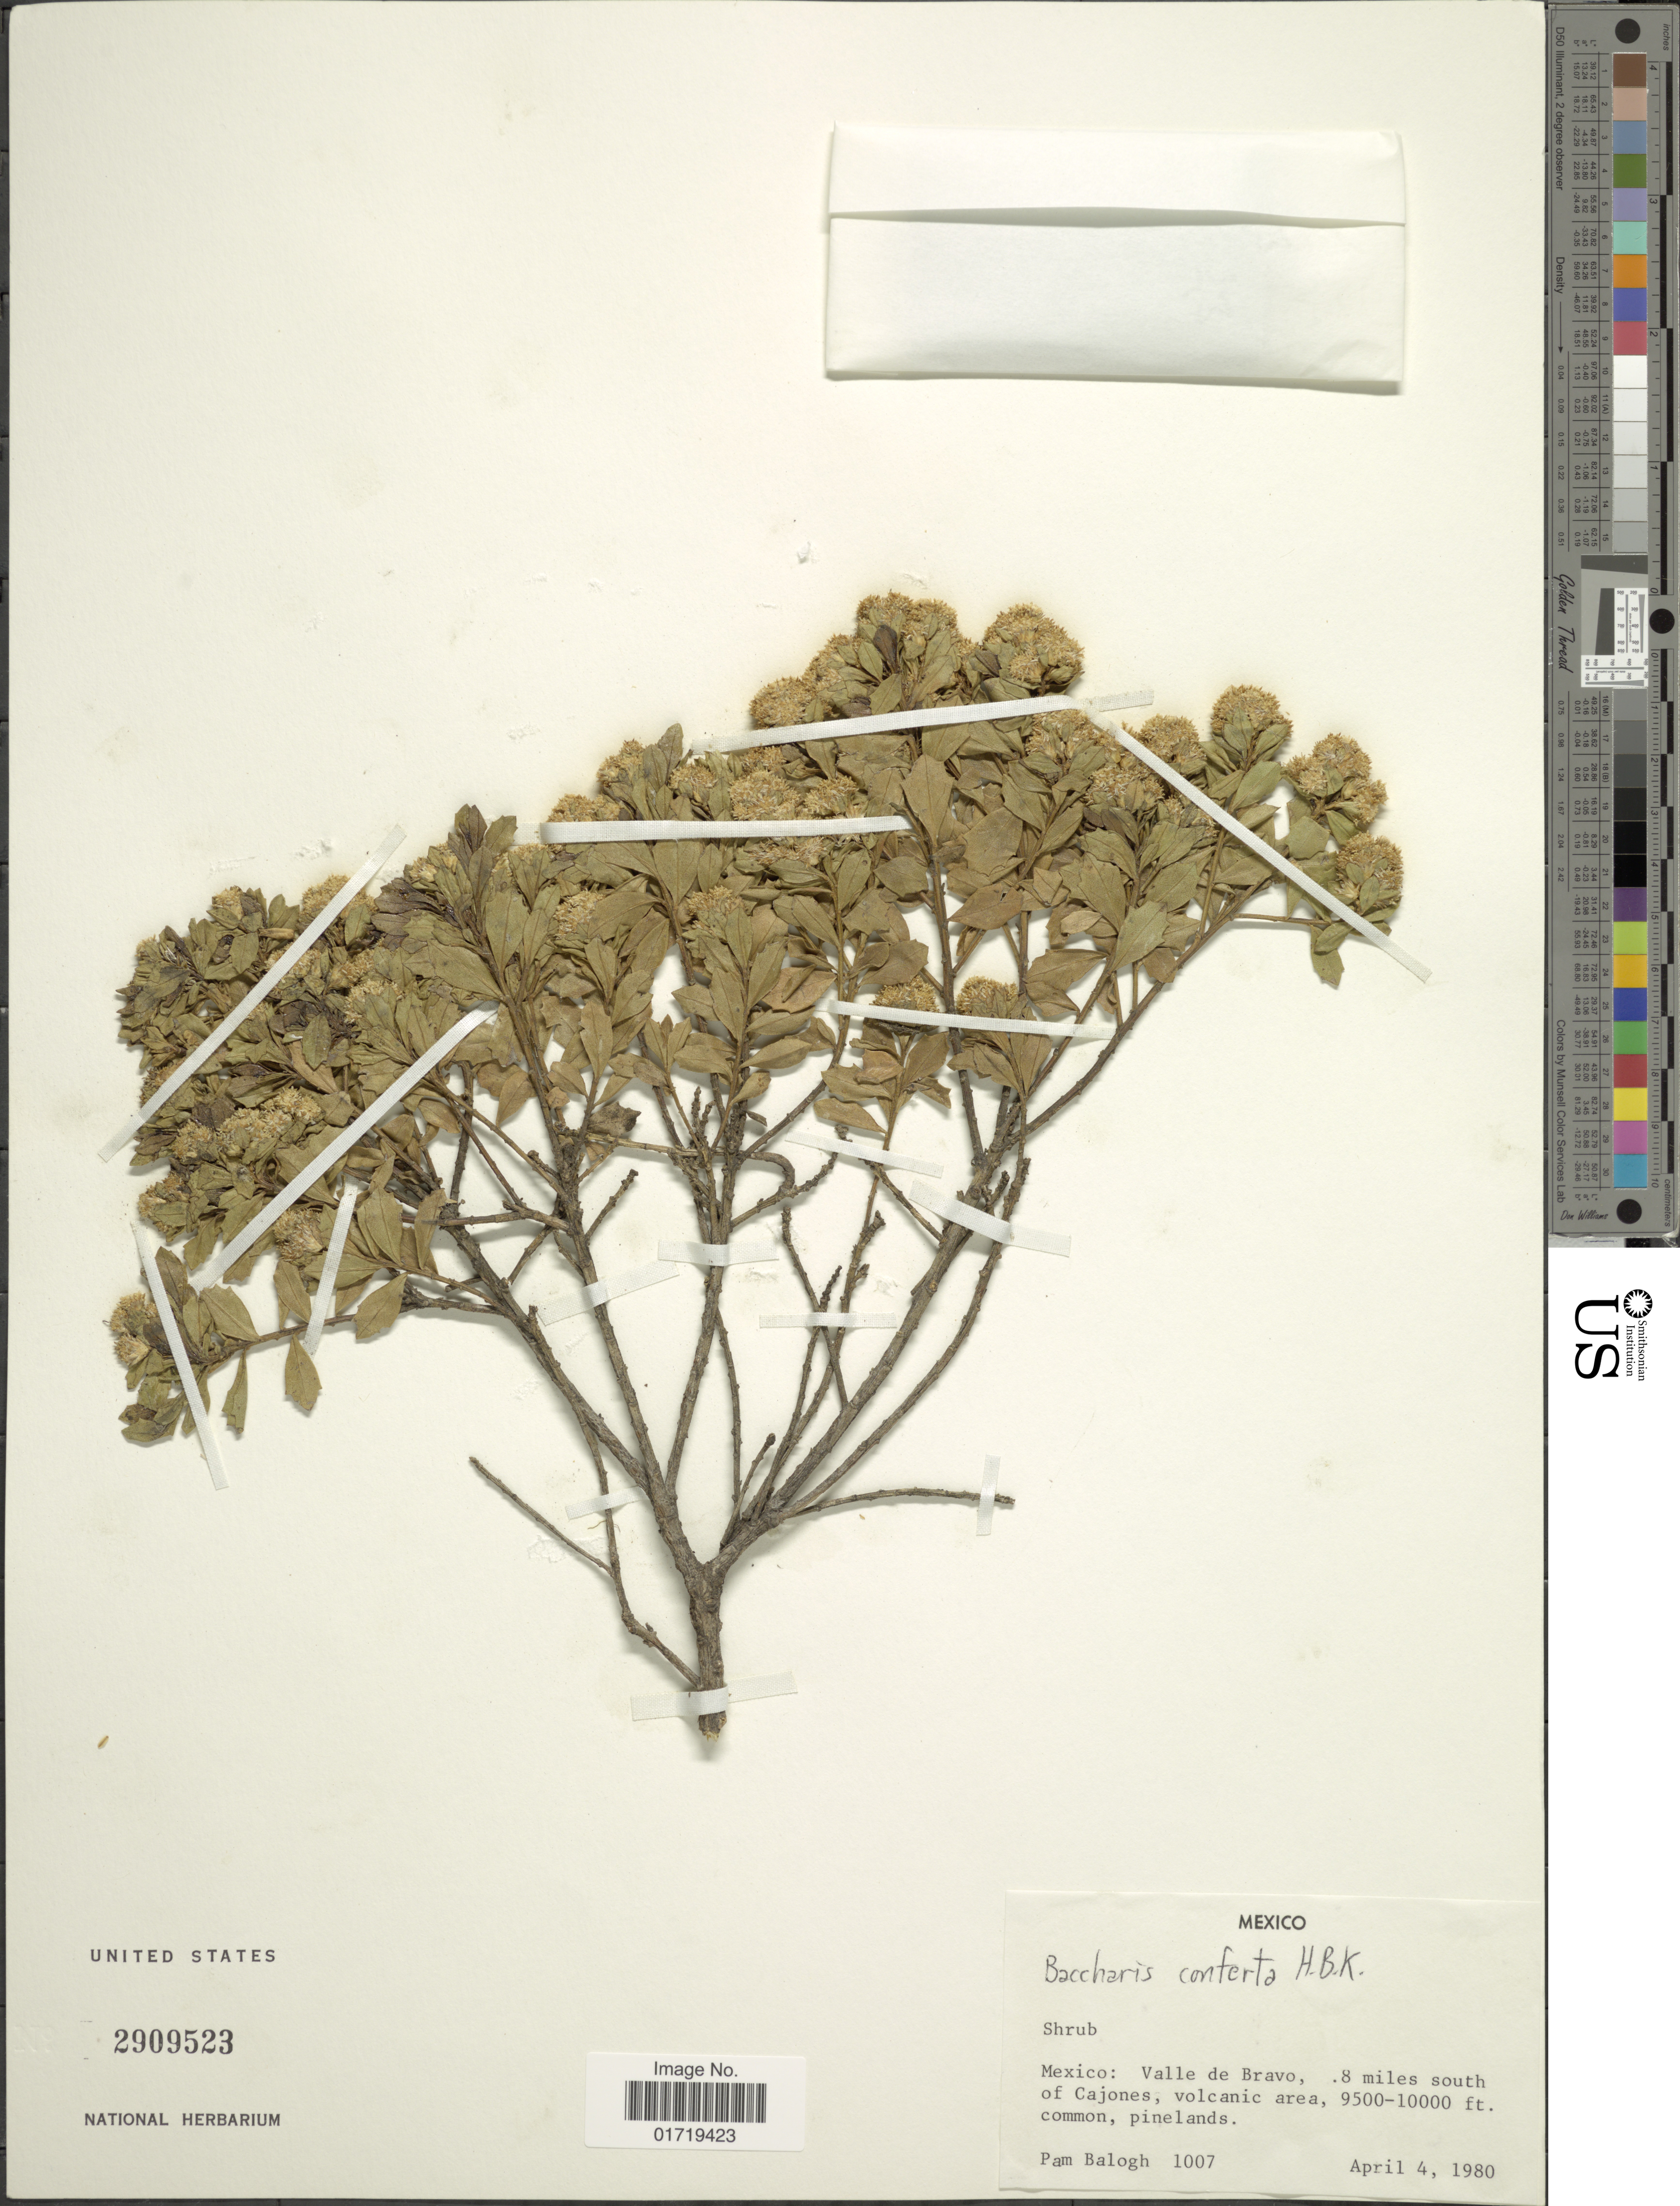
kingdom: Plantae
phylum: Tracheophyta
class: Magnoliopsida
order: Asterales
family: Asteraceae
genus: Baccharis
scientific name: Baccharis conferta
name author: Kunth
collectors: P. Balogh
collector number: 1007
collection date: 1980-04-04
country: Mexico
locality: Valle de Bravo, 8 miles south of Cajones, volcanic area, common pinelands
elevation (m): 2896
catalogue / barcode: US 2909523